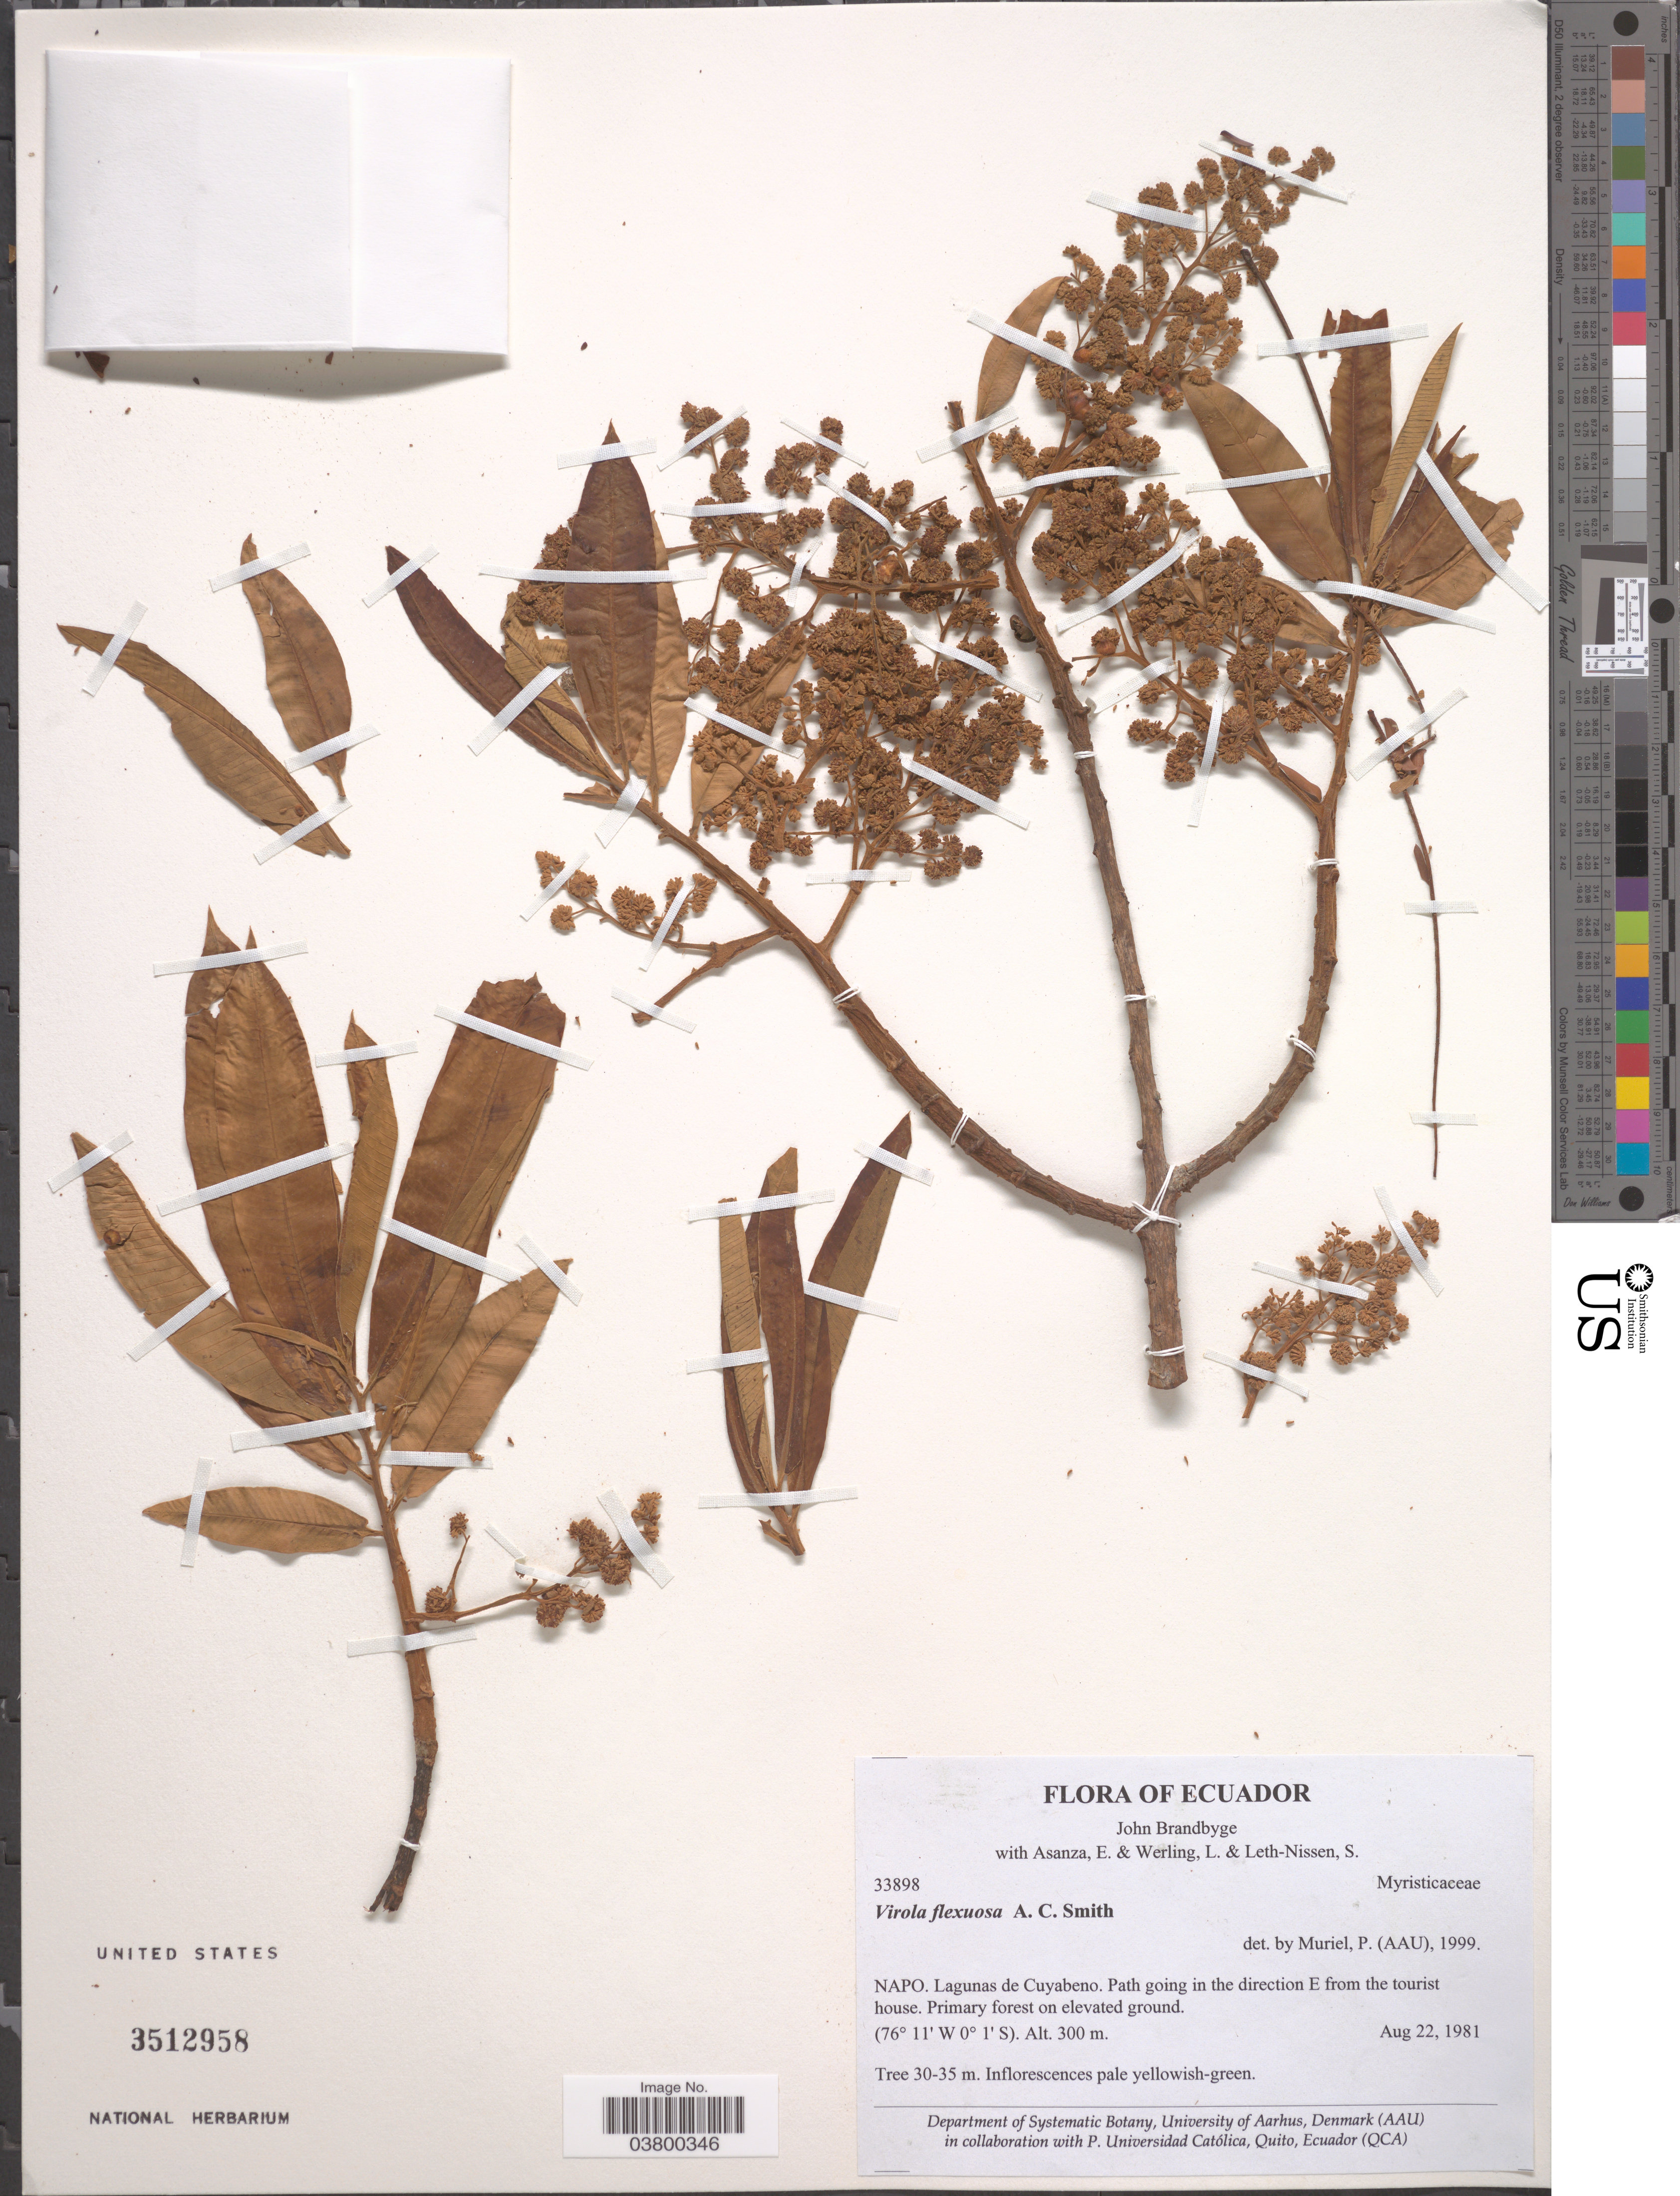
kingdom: Plantae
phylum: Tracheophyta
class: Magnoliopsida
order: Magnoliales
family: Myristicaceae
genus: Virola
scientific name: Virola flexuosa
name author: A.C. Sm.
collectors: J. Brandbyge, E. Asanza, L. Werling & S. Leth-Nissen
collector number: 33898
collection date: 1981-08-22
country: Ecuador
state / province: Napo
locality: Lagunas de Cuyabeno. Path going in the direction E from the tourist house.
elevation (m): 300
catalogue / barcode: US 3512958